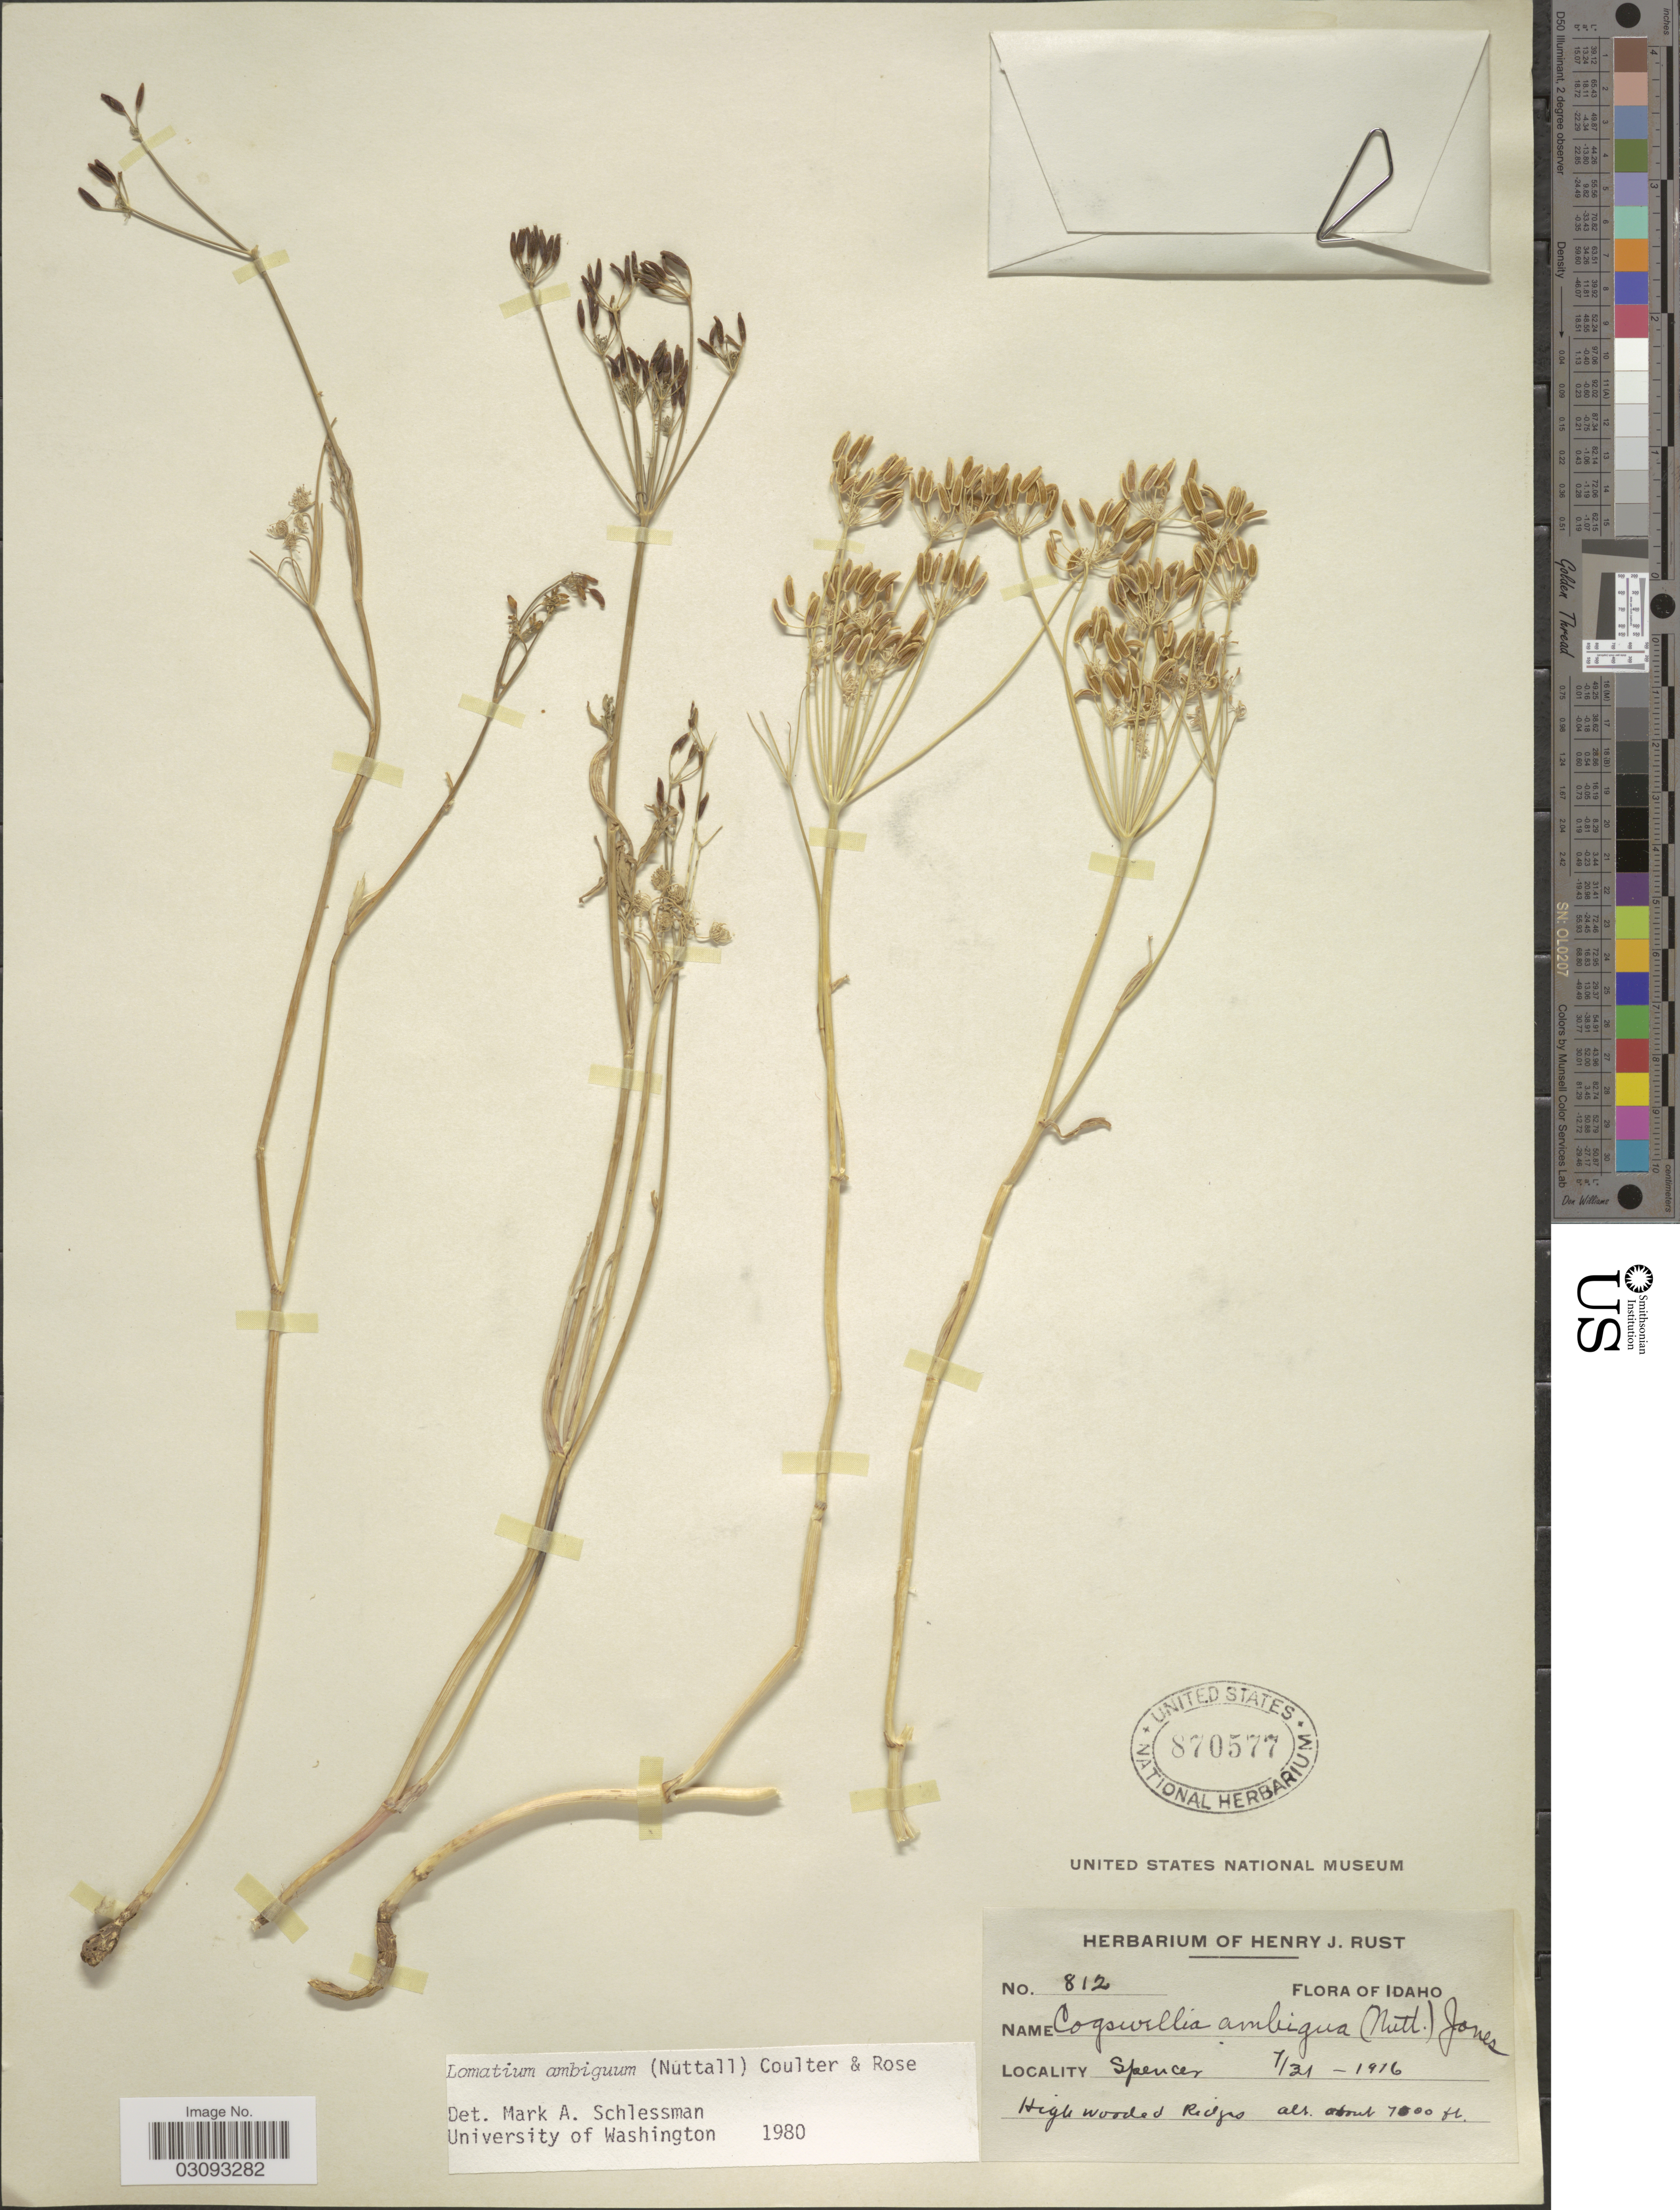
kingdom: Plantae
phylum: Tracheophyta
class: Magnoliopsida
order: Apiales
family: Apiaceae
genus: Lomatium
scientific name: Lomatium ambiguum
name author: (Nutt.) Coult. & Rose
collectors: H. J. Rust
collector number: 812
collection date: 1916-07-31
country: United States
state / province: Idaho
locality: Spencer.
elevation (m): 2134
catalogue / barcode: US 870577